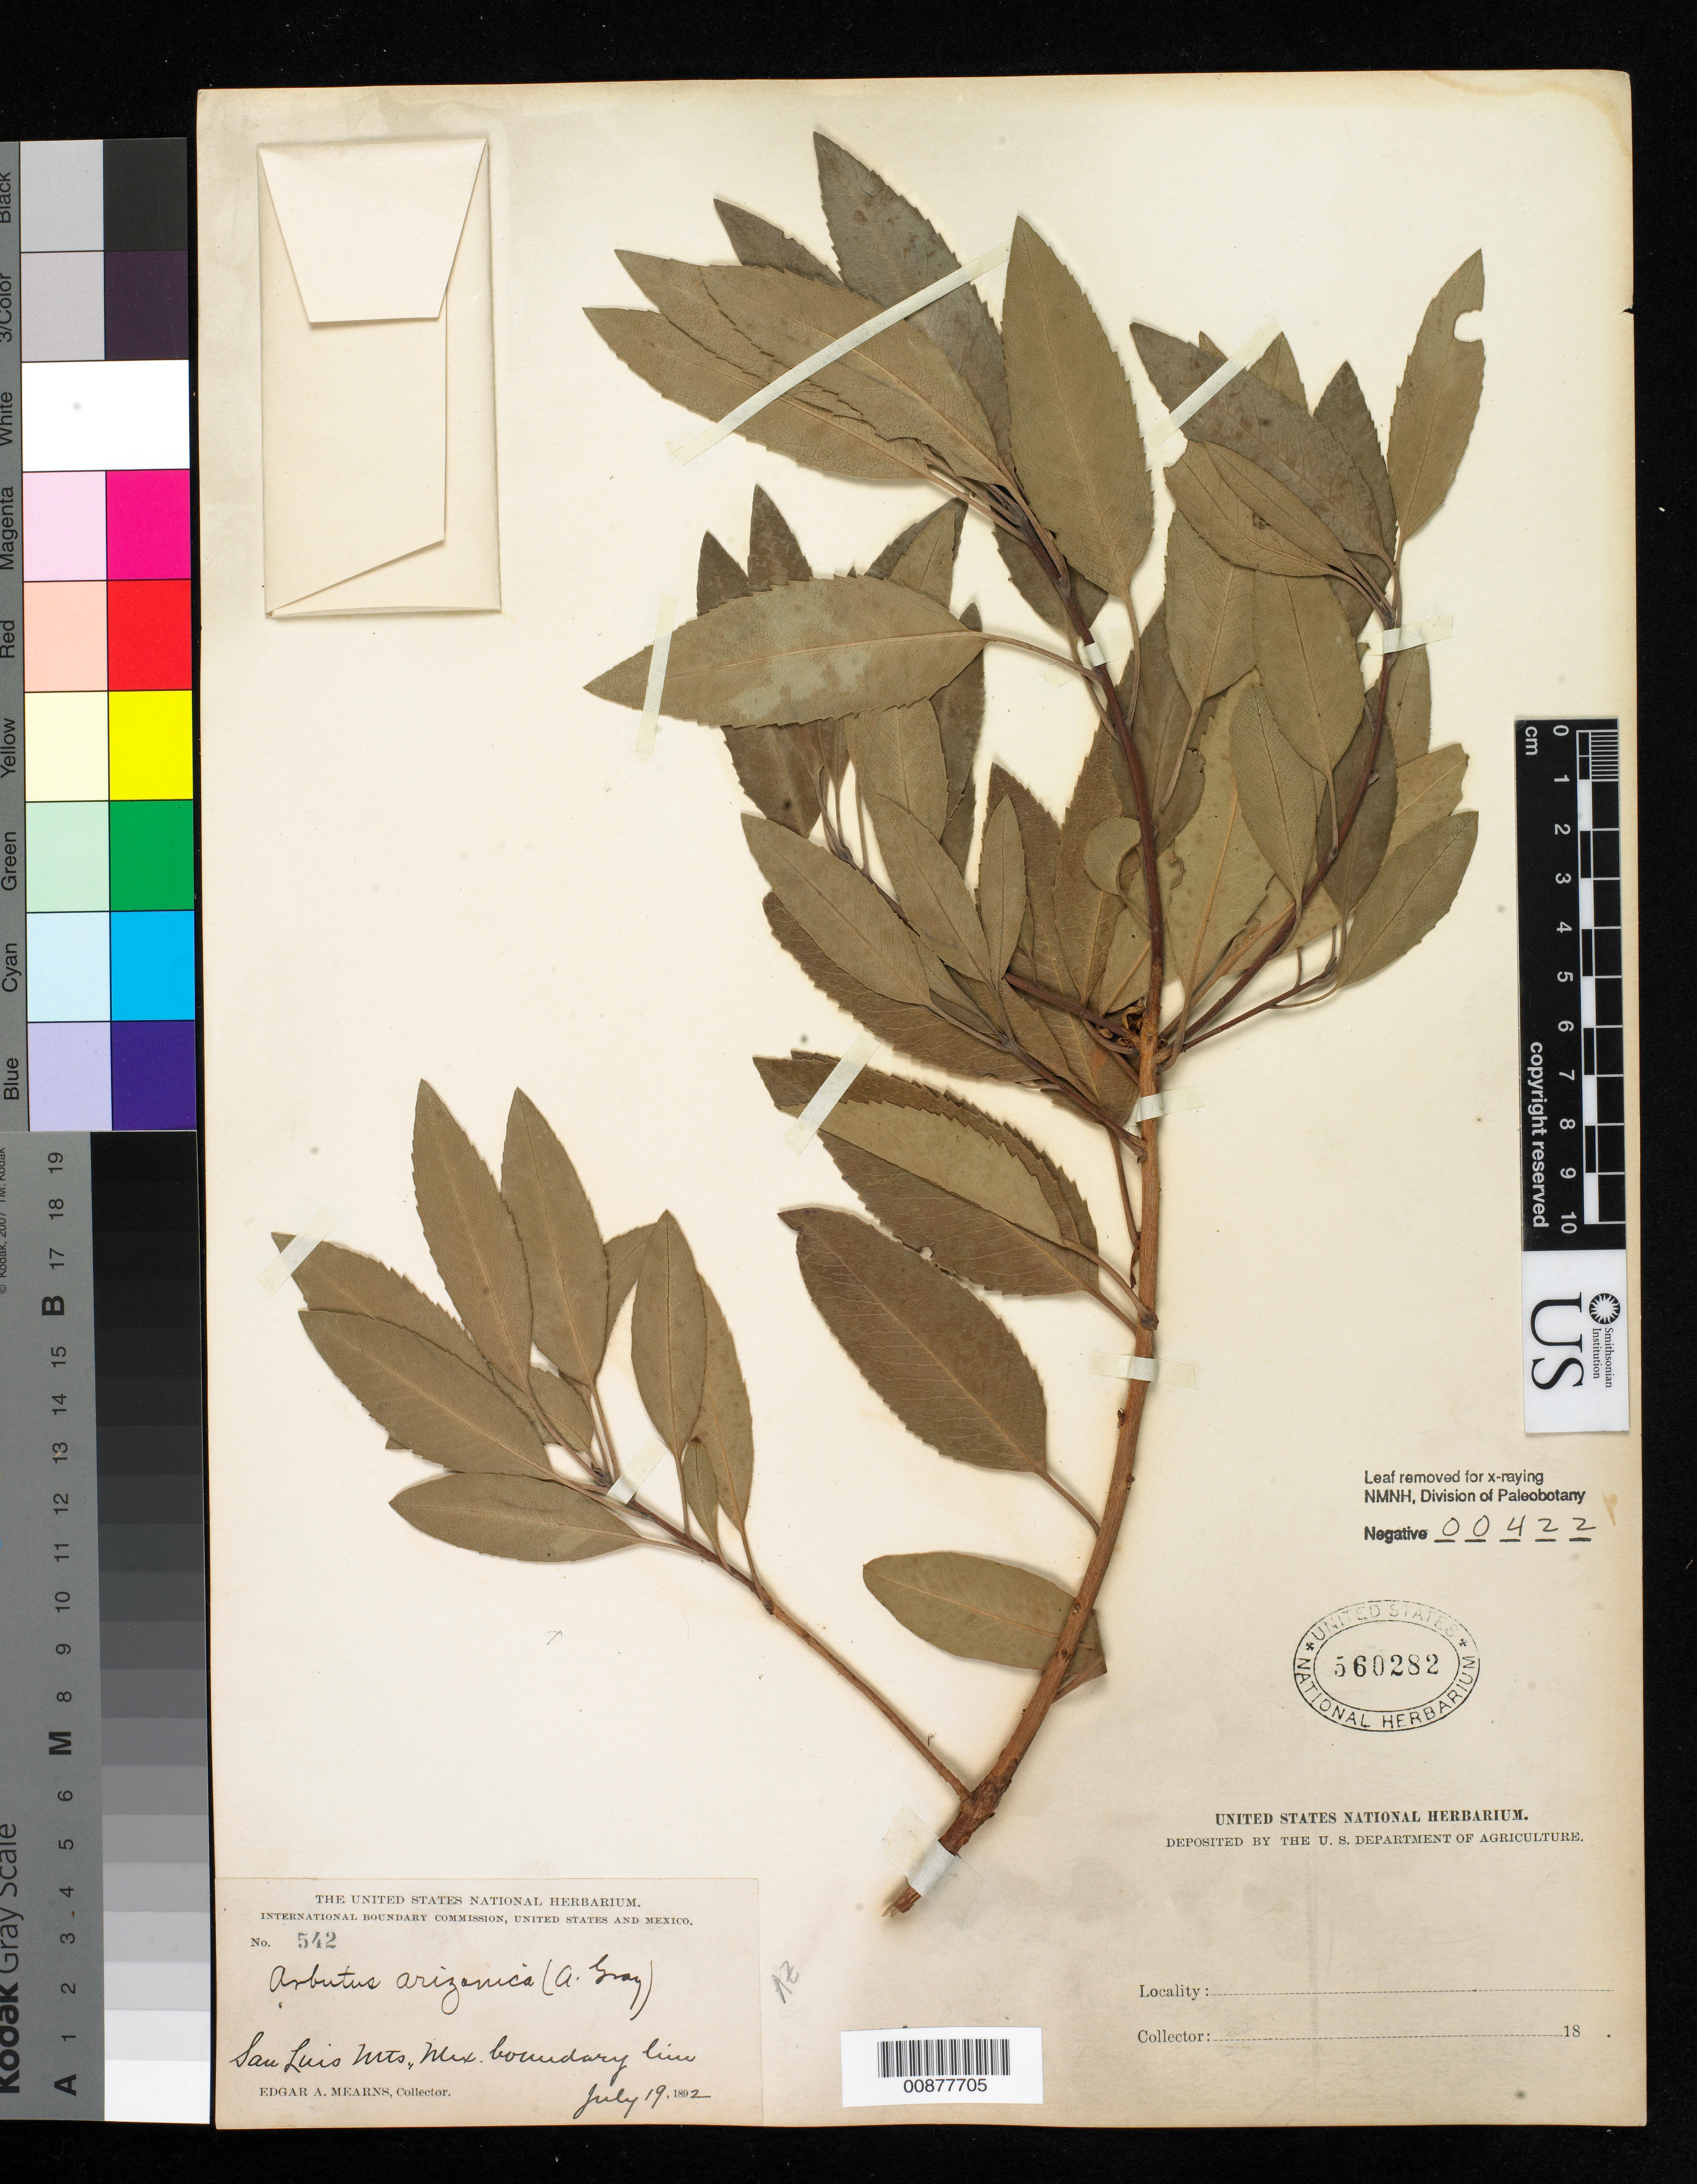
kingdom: Plantae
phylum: Tracheophyta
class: Magnoliopsida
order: Ericales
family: Ericaceae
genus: Arbutus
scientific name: Arbutus arizonica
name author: (A. Gray) Sarg.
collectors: E. A. Mearns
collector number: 542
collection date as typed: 19 Jul 1892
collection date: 1892-07-19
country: United States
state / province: Arizona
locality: San Luis Mountains on the Mexican Boundary Line.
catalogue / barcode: US 560282